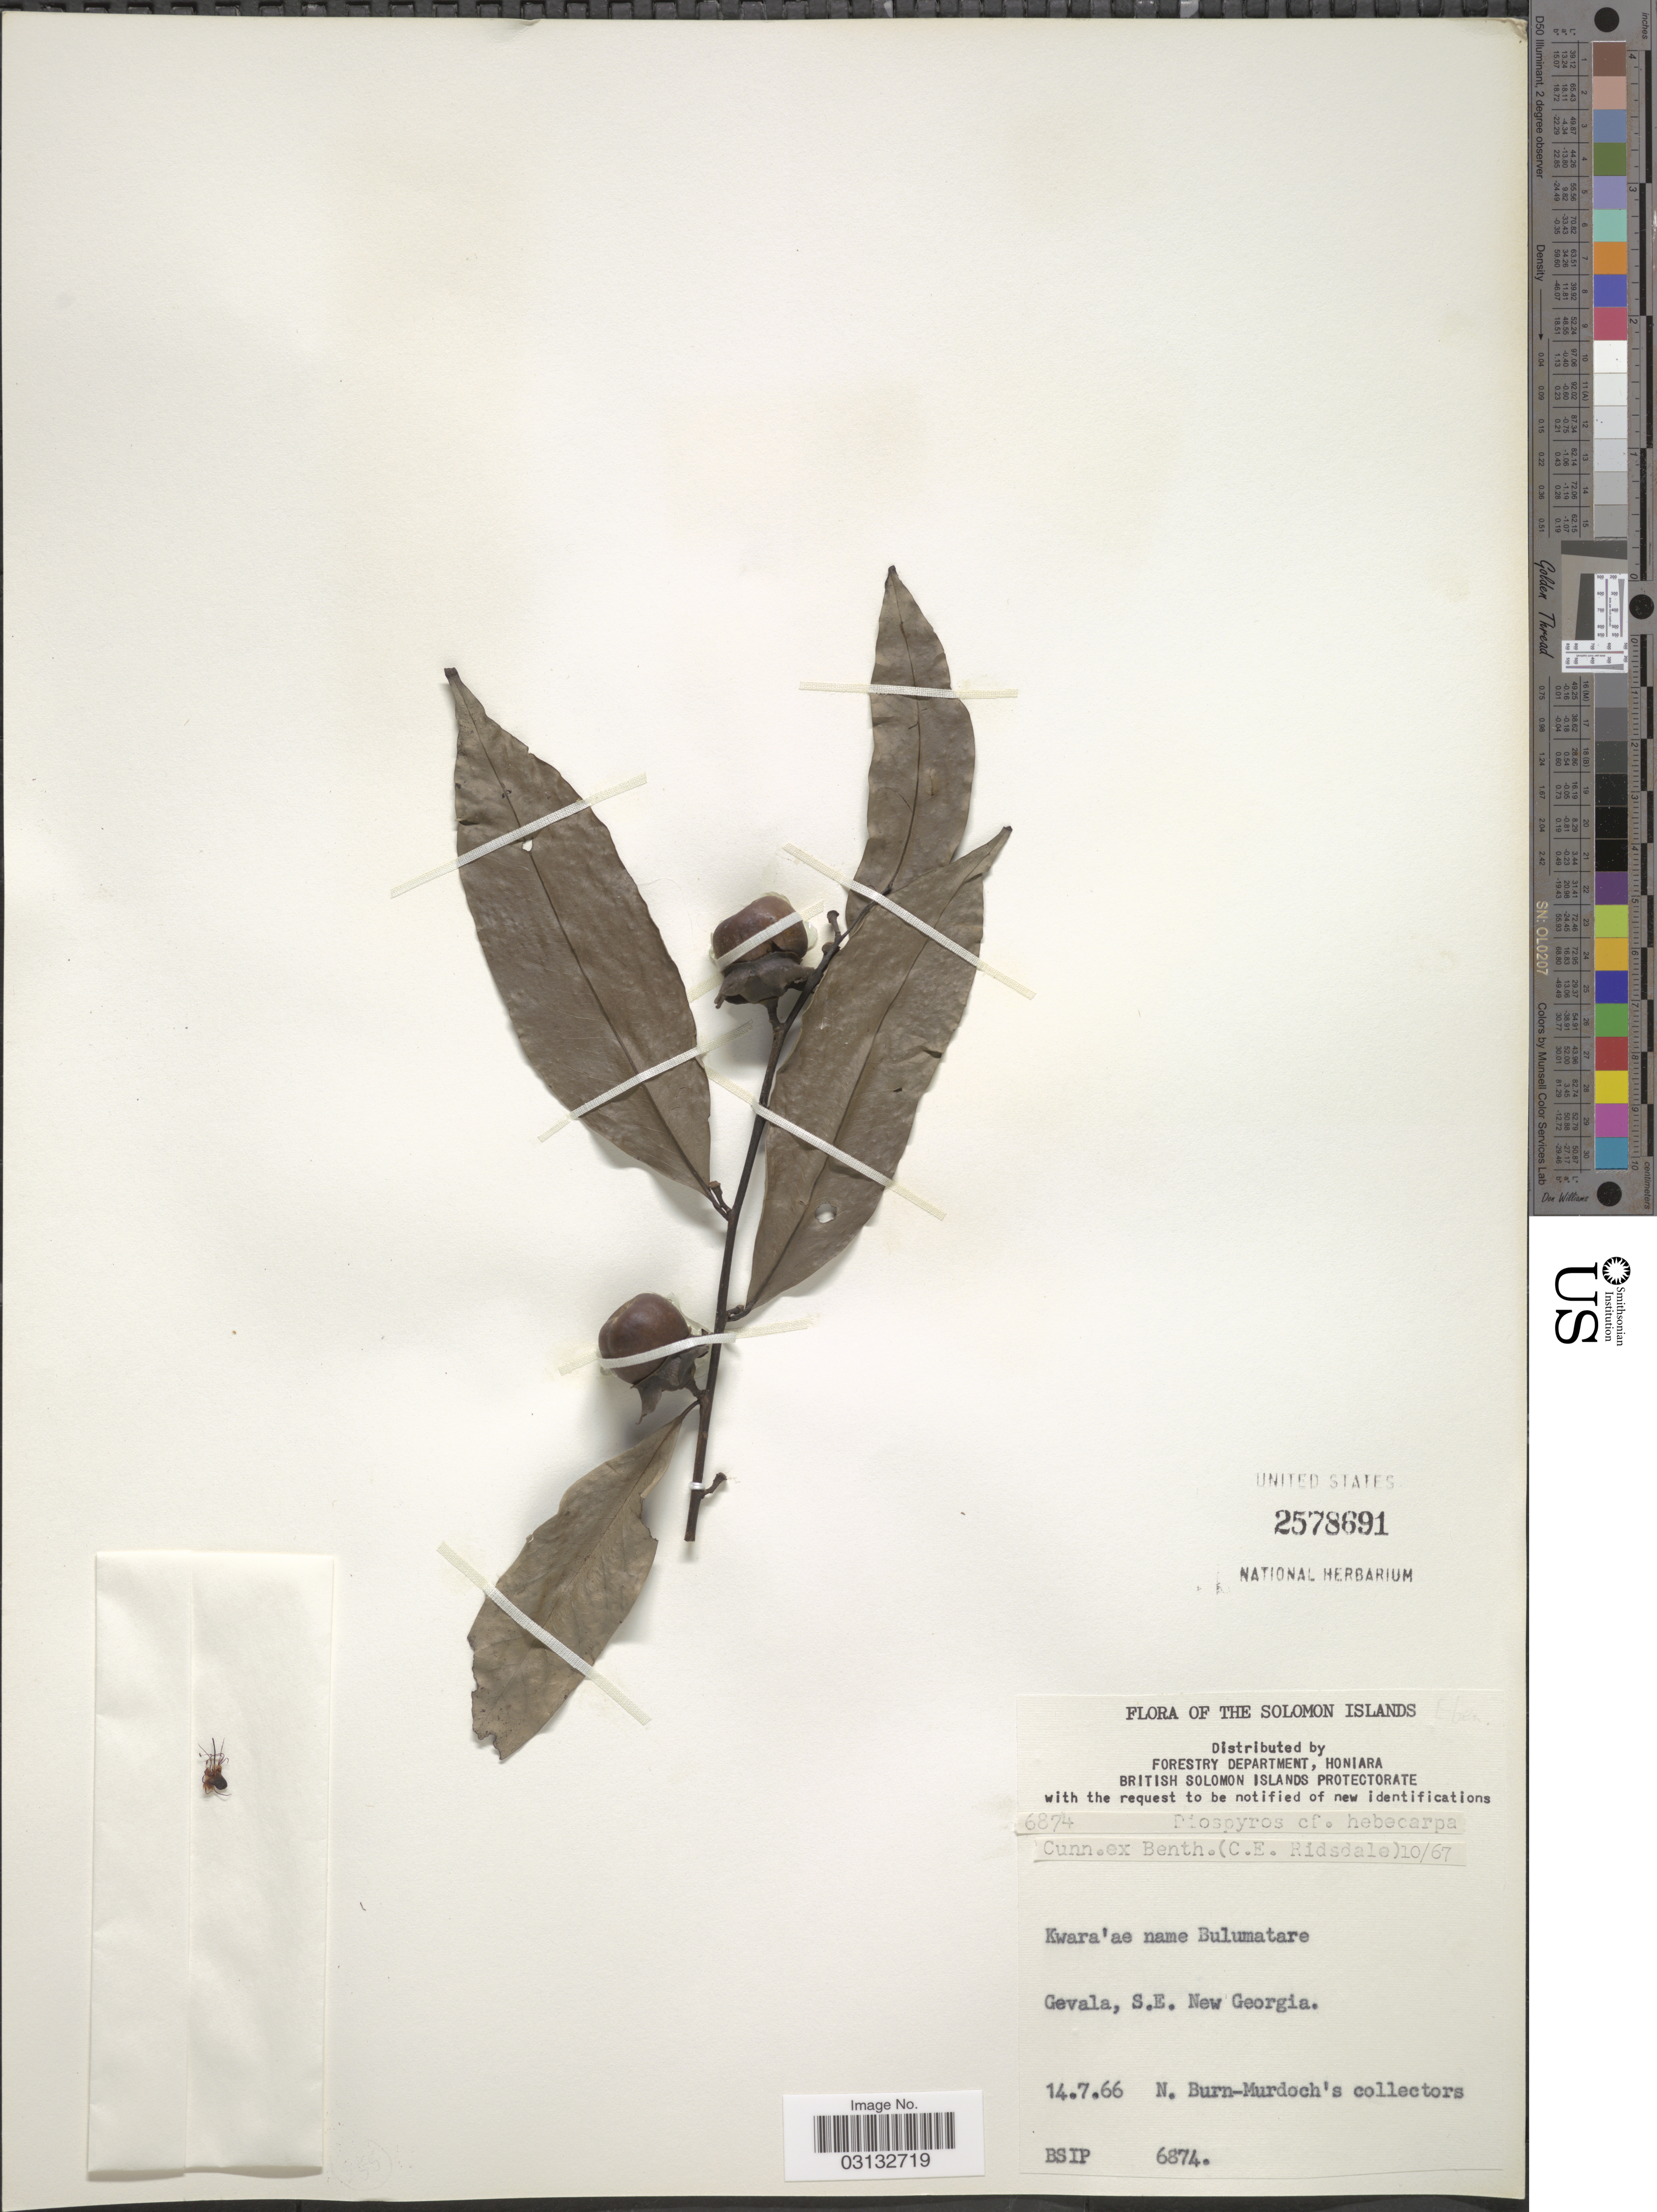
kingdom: Plantae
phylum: Tracheophyta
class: Magnoliopsida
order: Ericales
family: Ebenaceae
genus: Diospyros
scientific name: Diospyros hebecarpa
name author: Cunn. ex Benth.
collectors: N. Burn-Murdoch's collectors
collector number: BSIP6874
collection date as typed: Transcribed d/m/y: 14/7/66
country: Solomon Islands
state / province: Solomon Islands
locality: Gevale, S.E. New Georgia.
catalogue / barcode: US 2578691